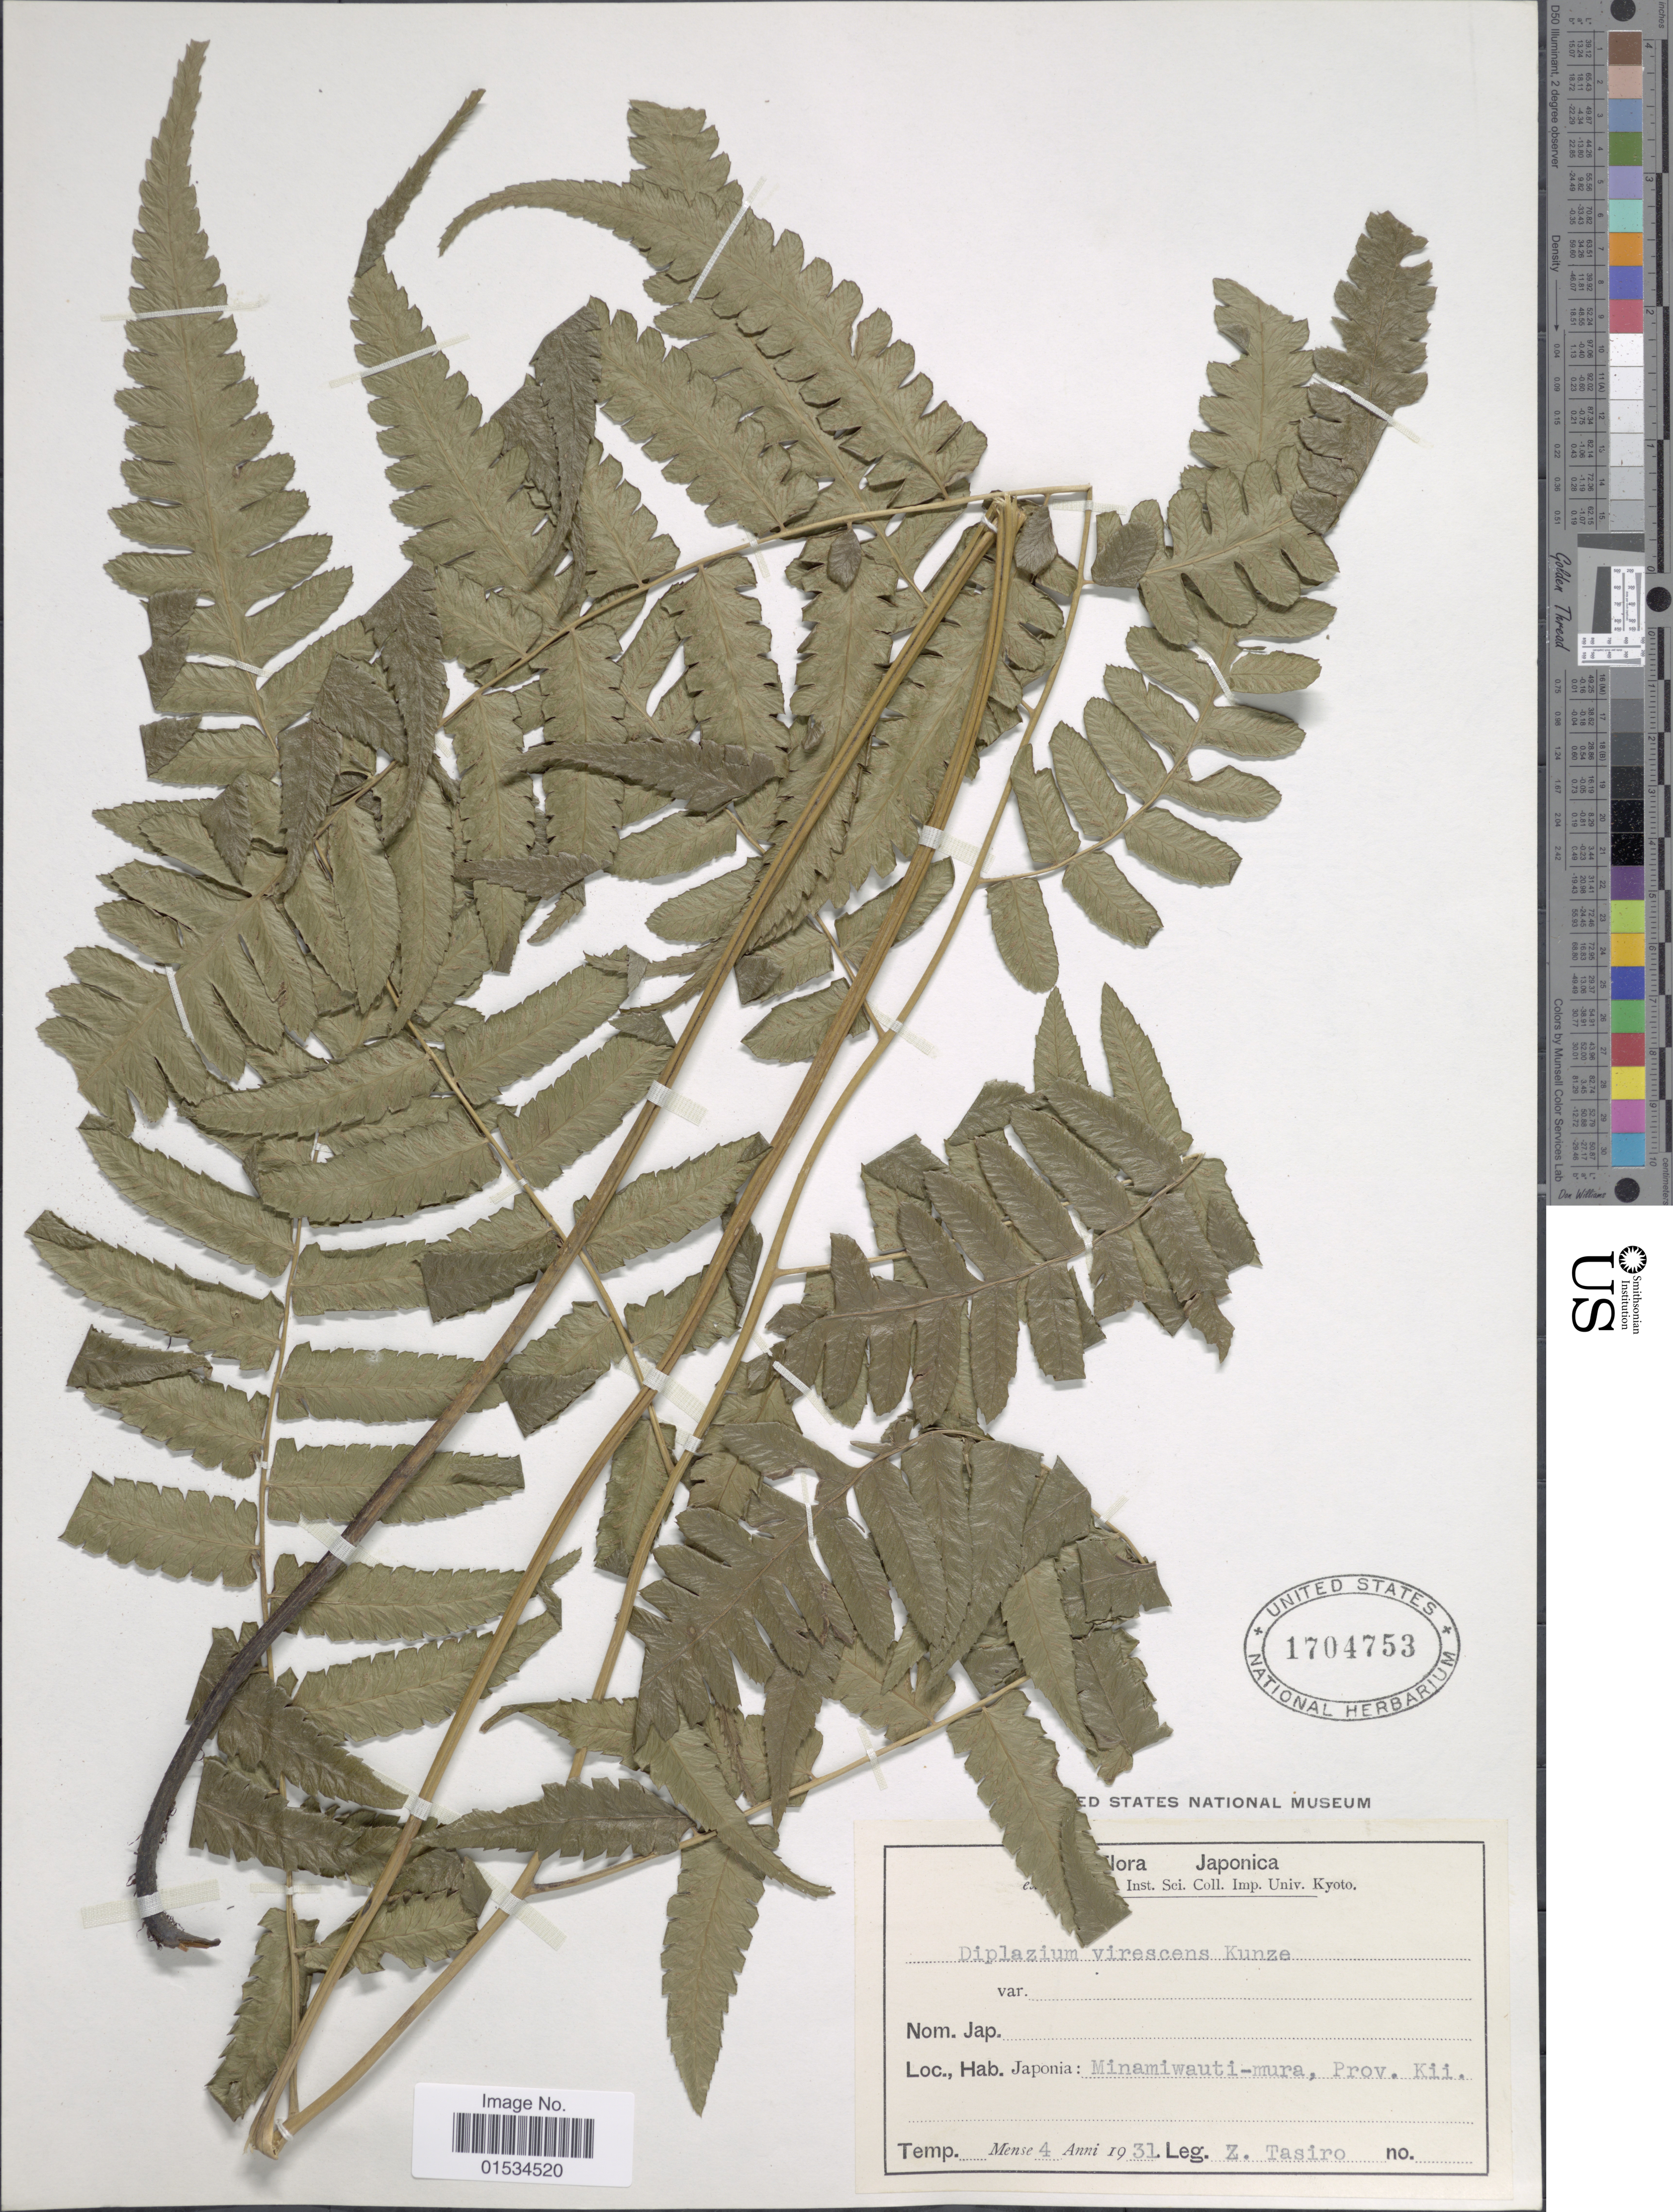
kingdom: Plantae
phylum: Tracheophyta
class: Polypodiopsida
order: Polypodiales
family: Athyriaceae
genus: Diplazium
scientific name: Diplazium virescens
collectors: Z. Tashiro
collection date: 1931-04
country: Japan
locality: Minamiwauti-mura, Prov. Kii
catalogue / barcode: US 1704753